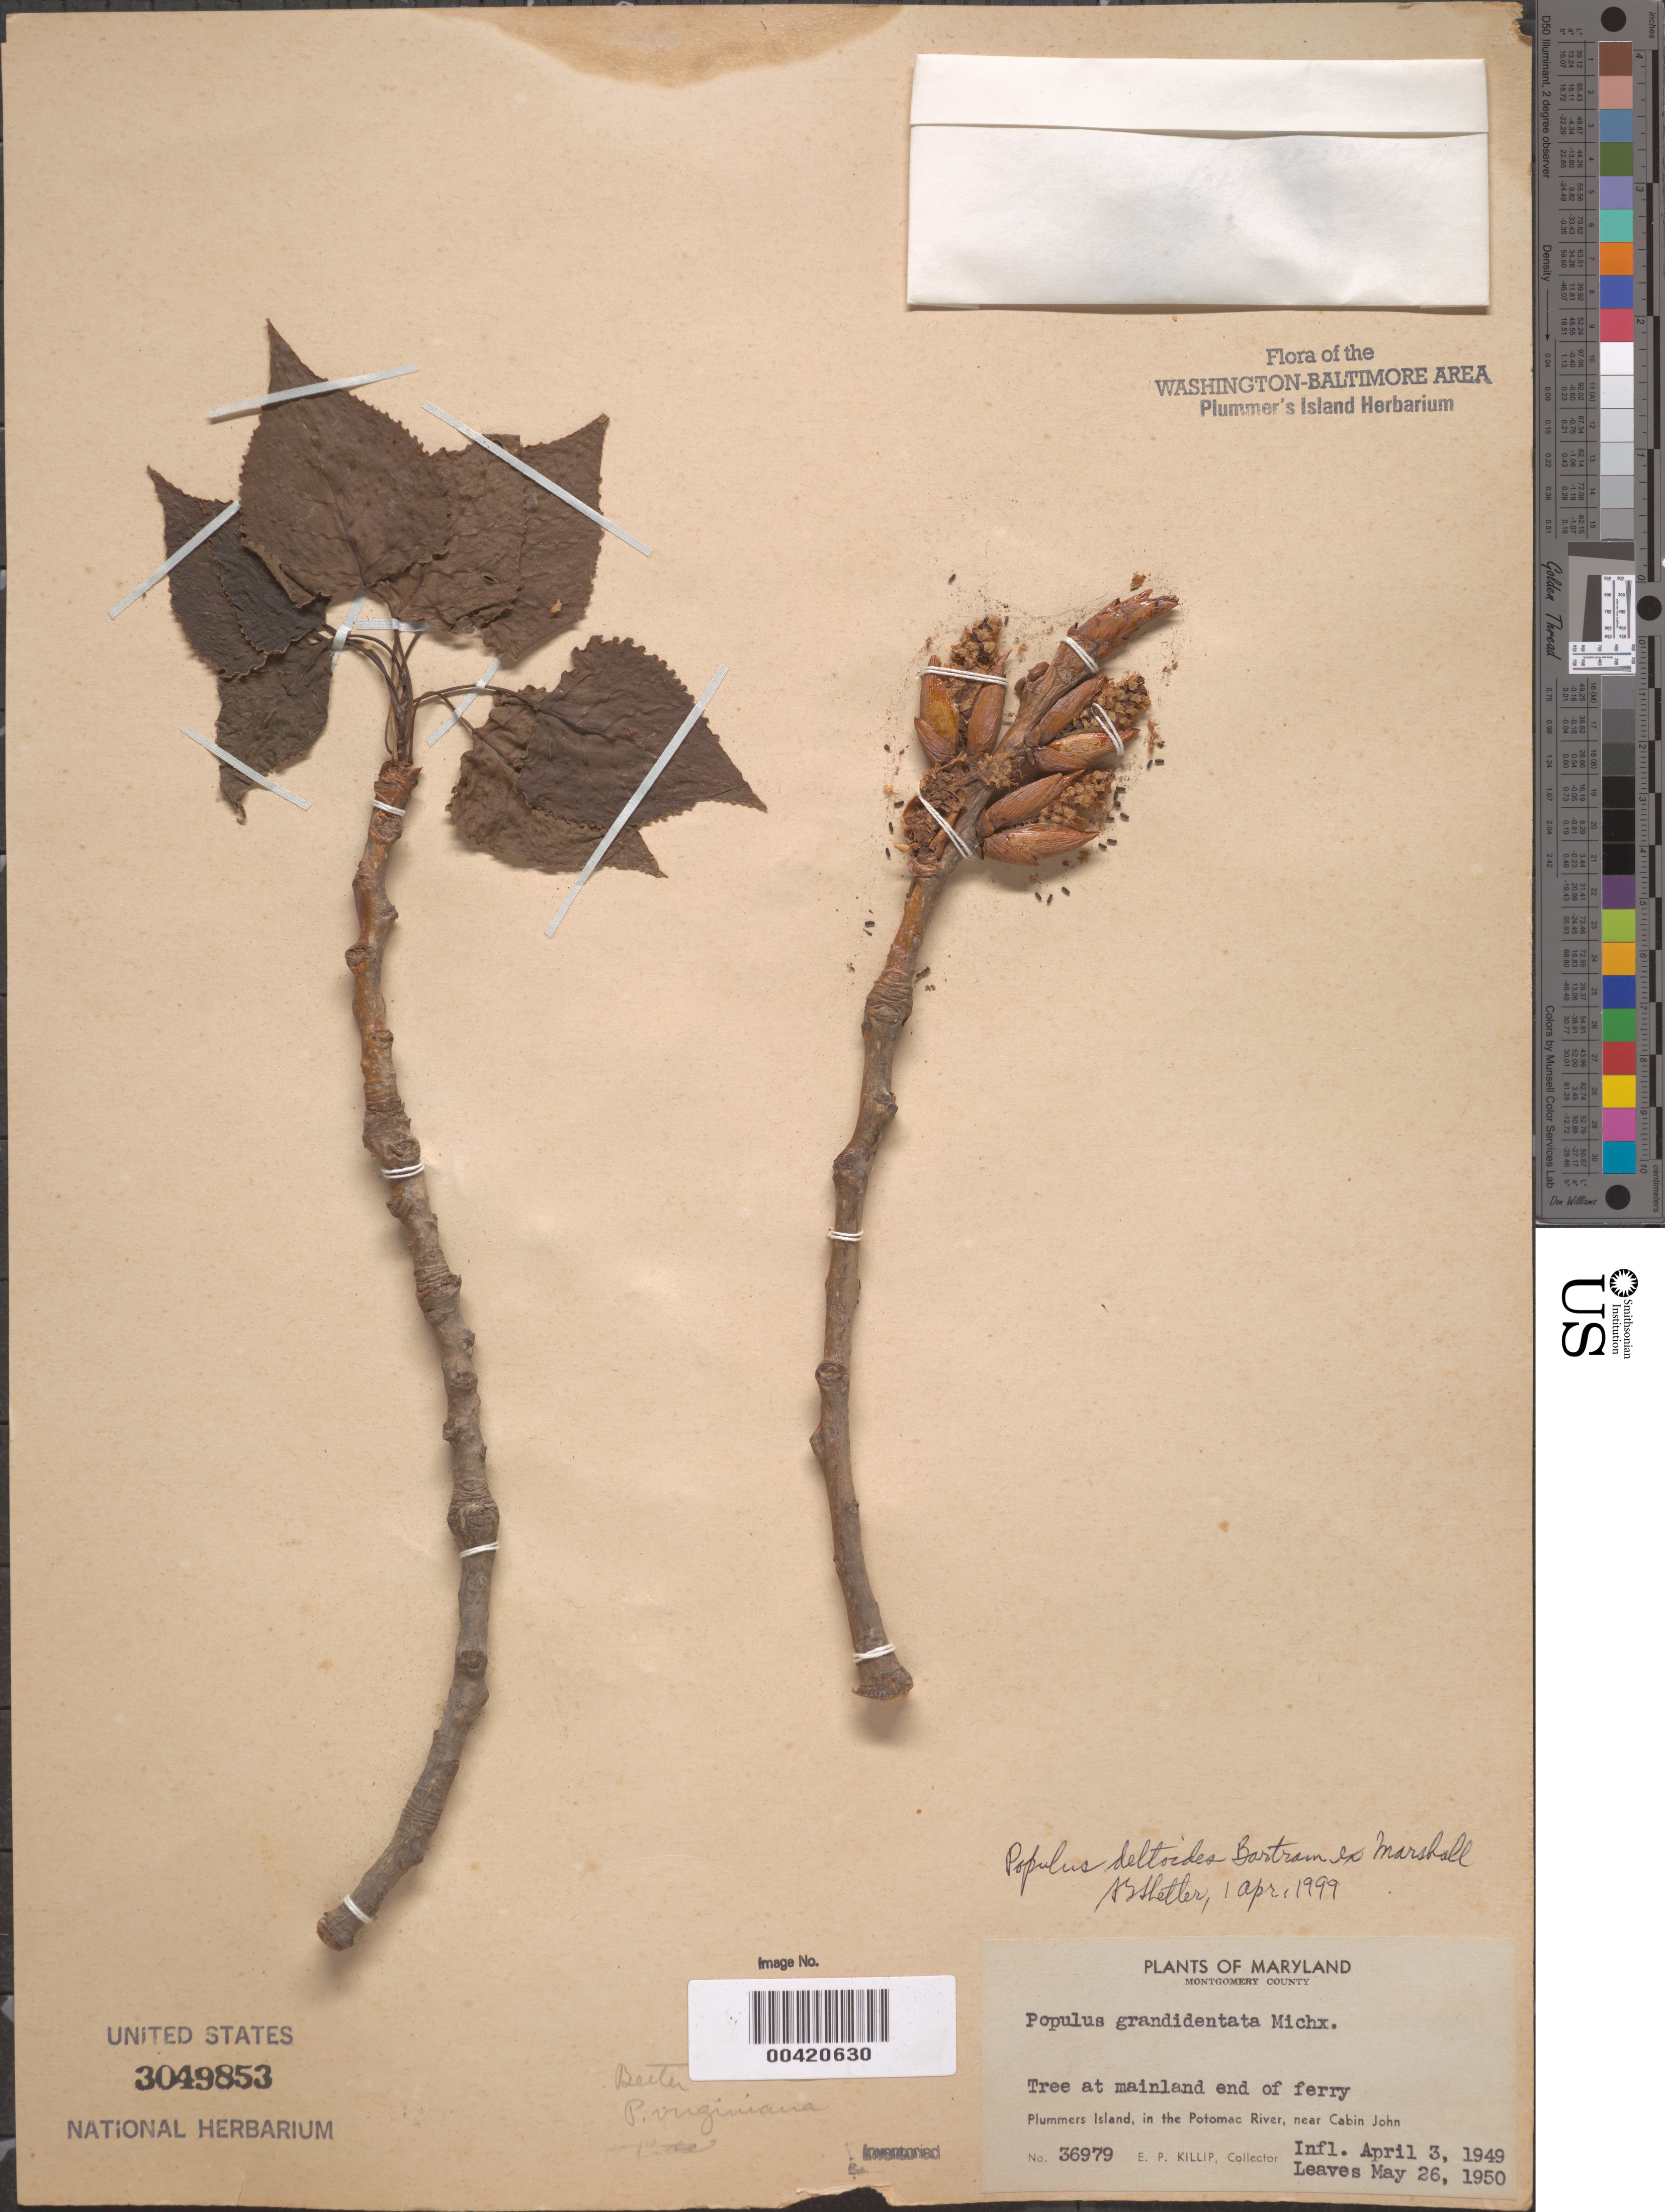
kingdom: Plantae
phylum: Tracheophyta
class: Magnoliopsida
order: Malpighiales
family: Salicaceae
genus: Populus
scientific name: Populus deltoides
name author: W. Bartram ex Marshall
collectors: E. P. Killip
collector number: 36979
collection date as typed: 03 Apr 1949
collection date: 1949-04-03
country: United States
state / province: Maryland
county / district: Montgomery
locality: Plummer's Island; mainland end of Ferry C. & O. Canal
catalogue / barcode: US 3049853